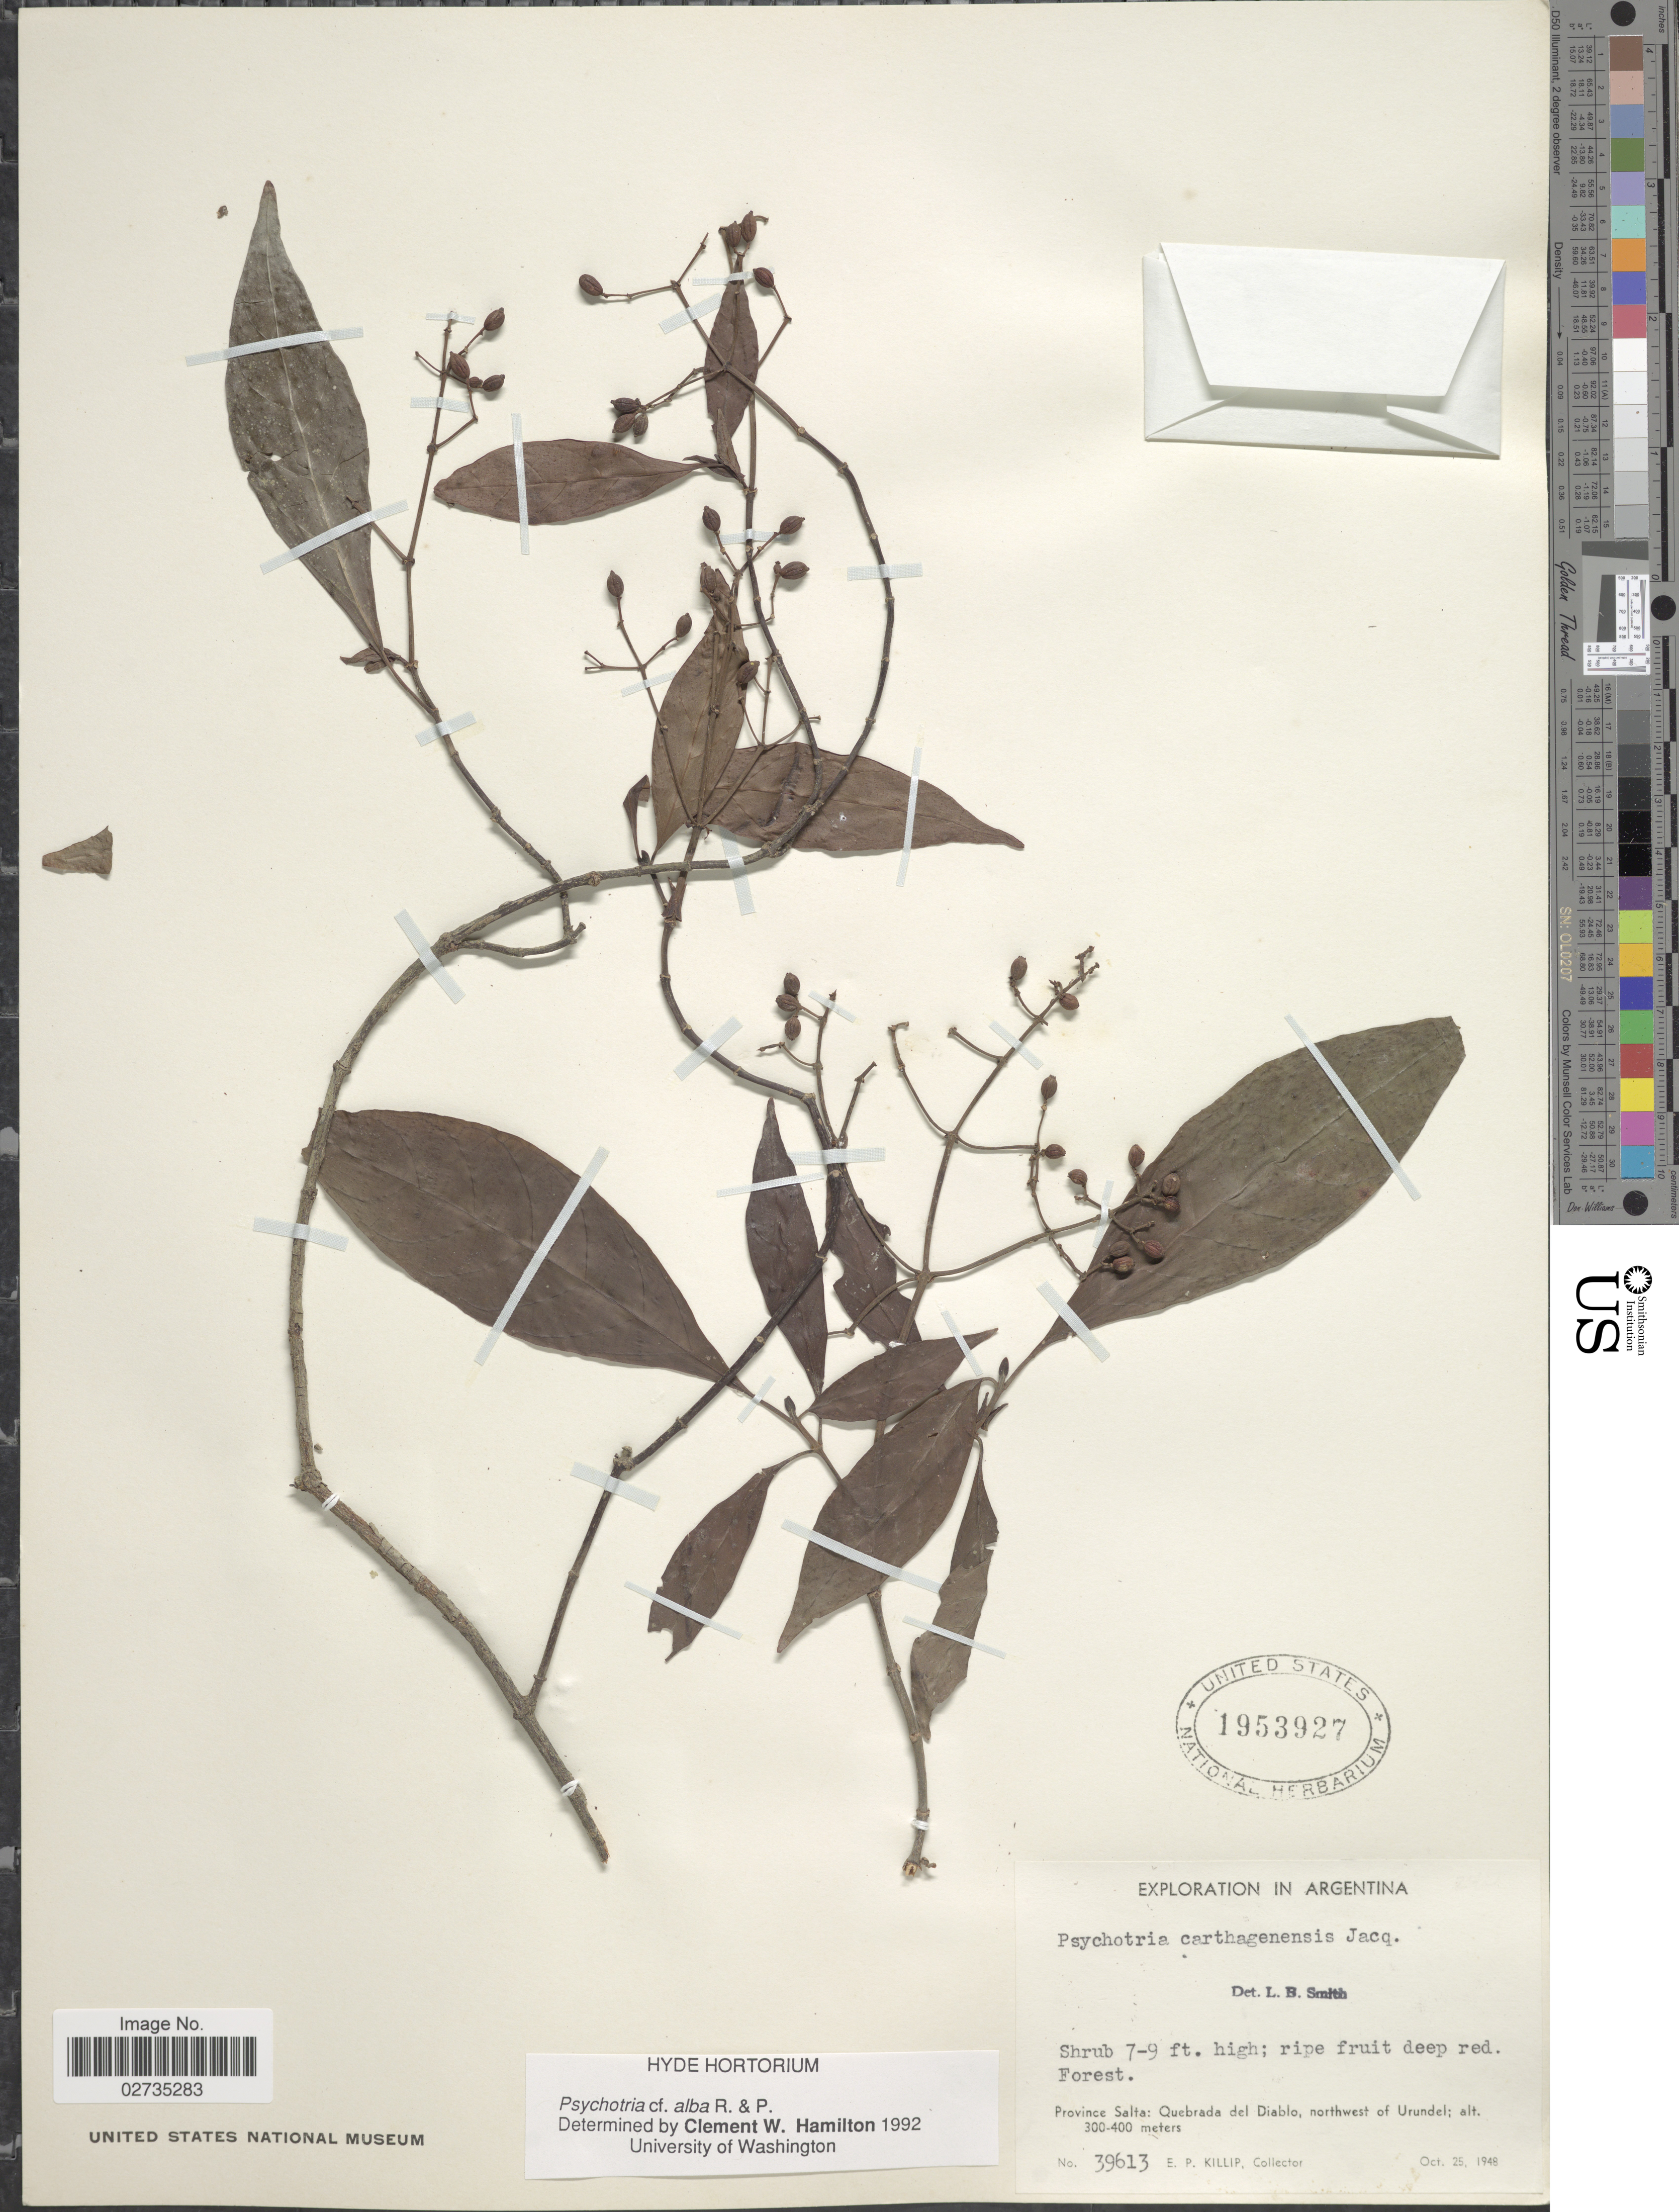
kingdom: Plantae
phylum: Tracheophyta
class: Magnoliopsida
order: Gentianales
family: Rubiaceae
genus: Psychotria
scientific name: Psychotria alba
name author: Ruiz & Pav.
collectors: E. P. Killip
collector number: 39613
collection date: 1948-10-25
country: Argentina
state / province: Salta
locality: Province Salta: Quebrada del Diablo, northwest of Urundel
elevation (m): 300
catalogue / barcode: US 1953927